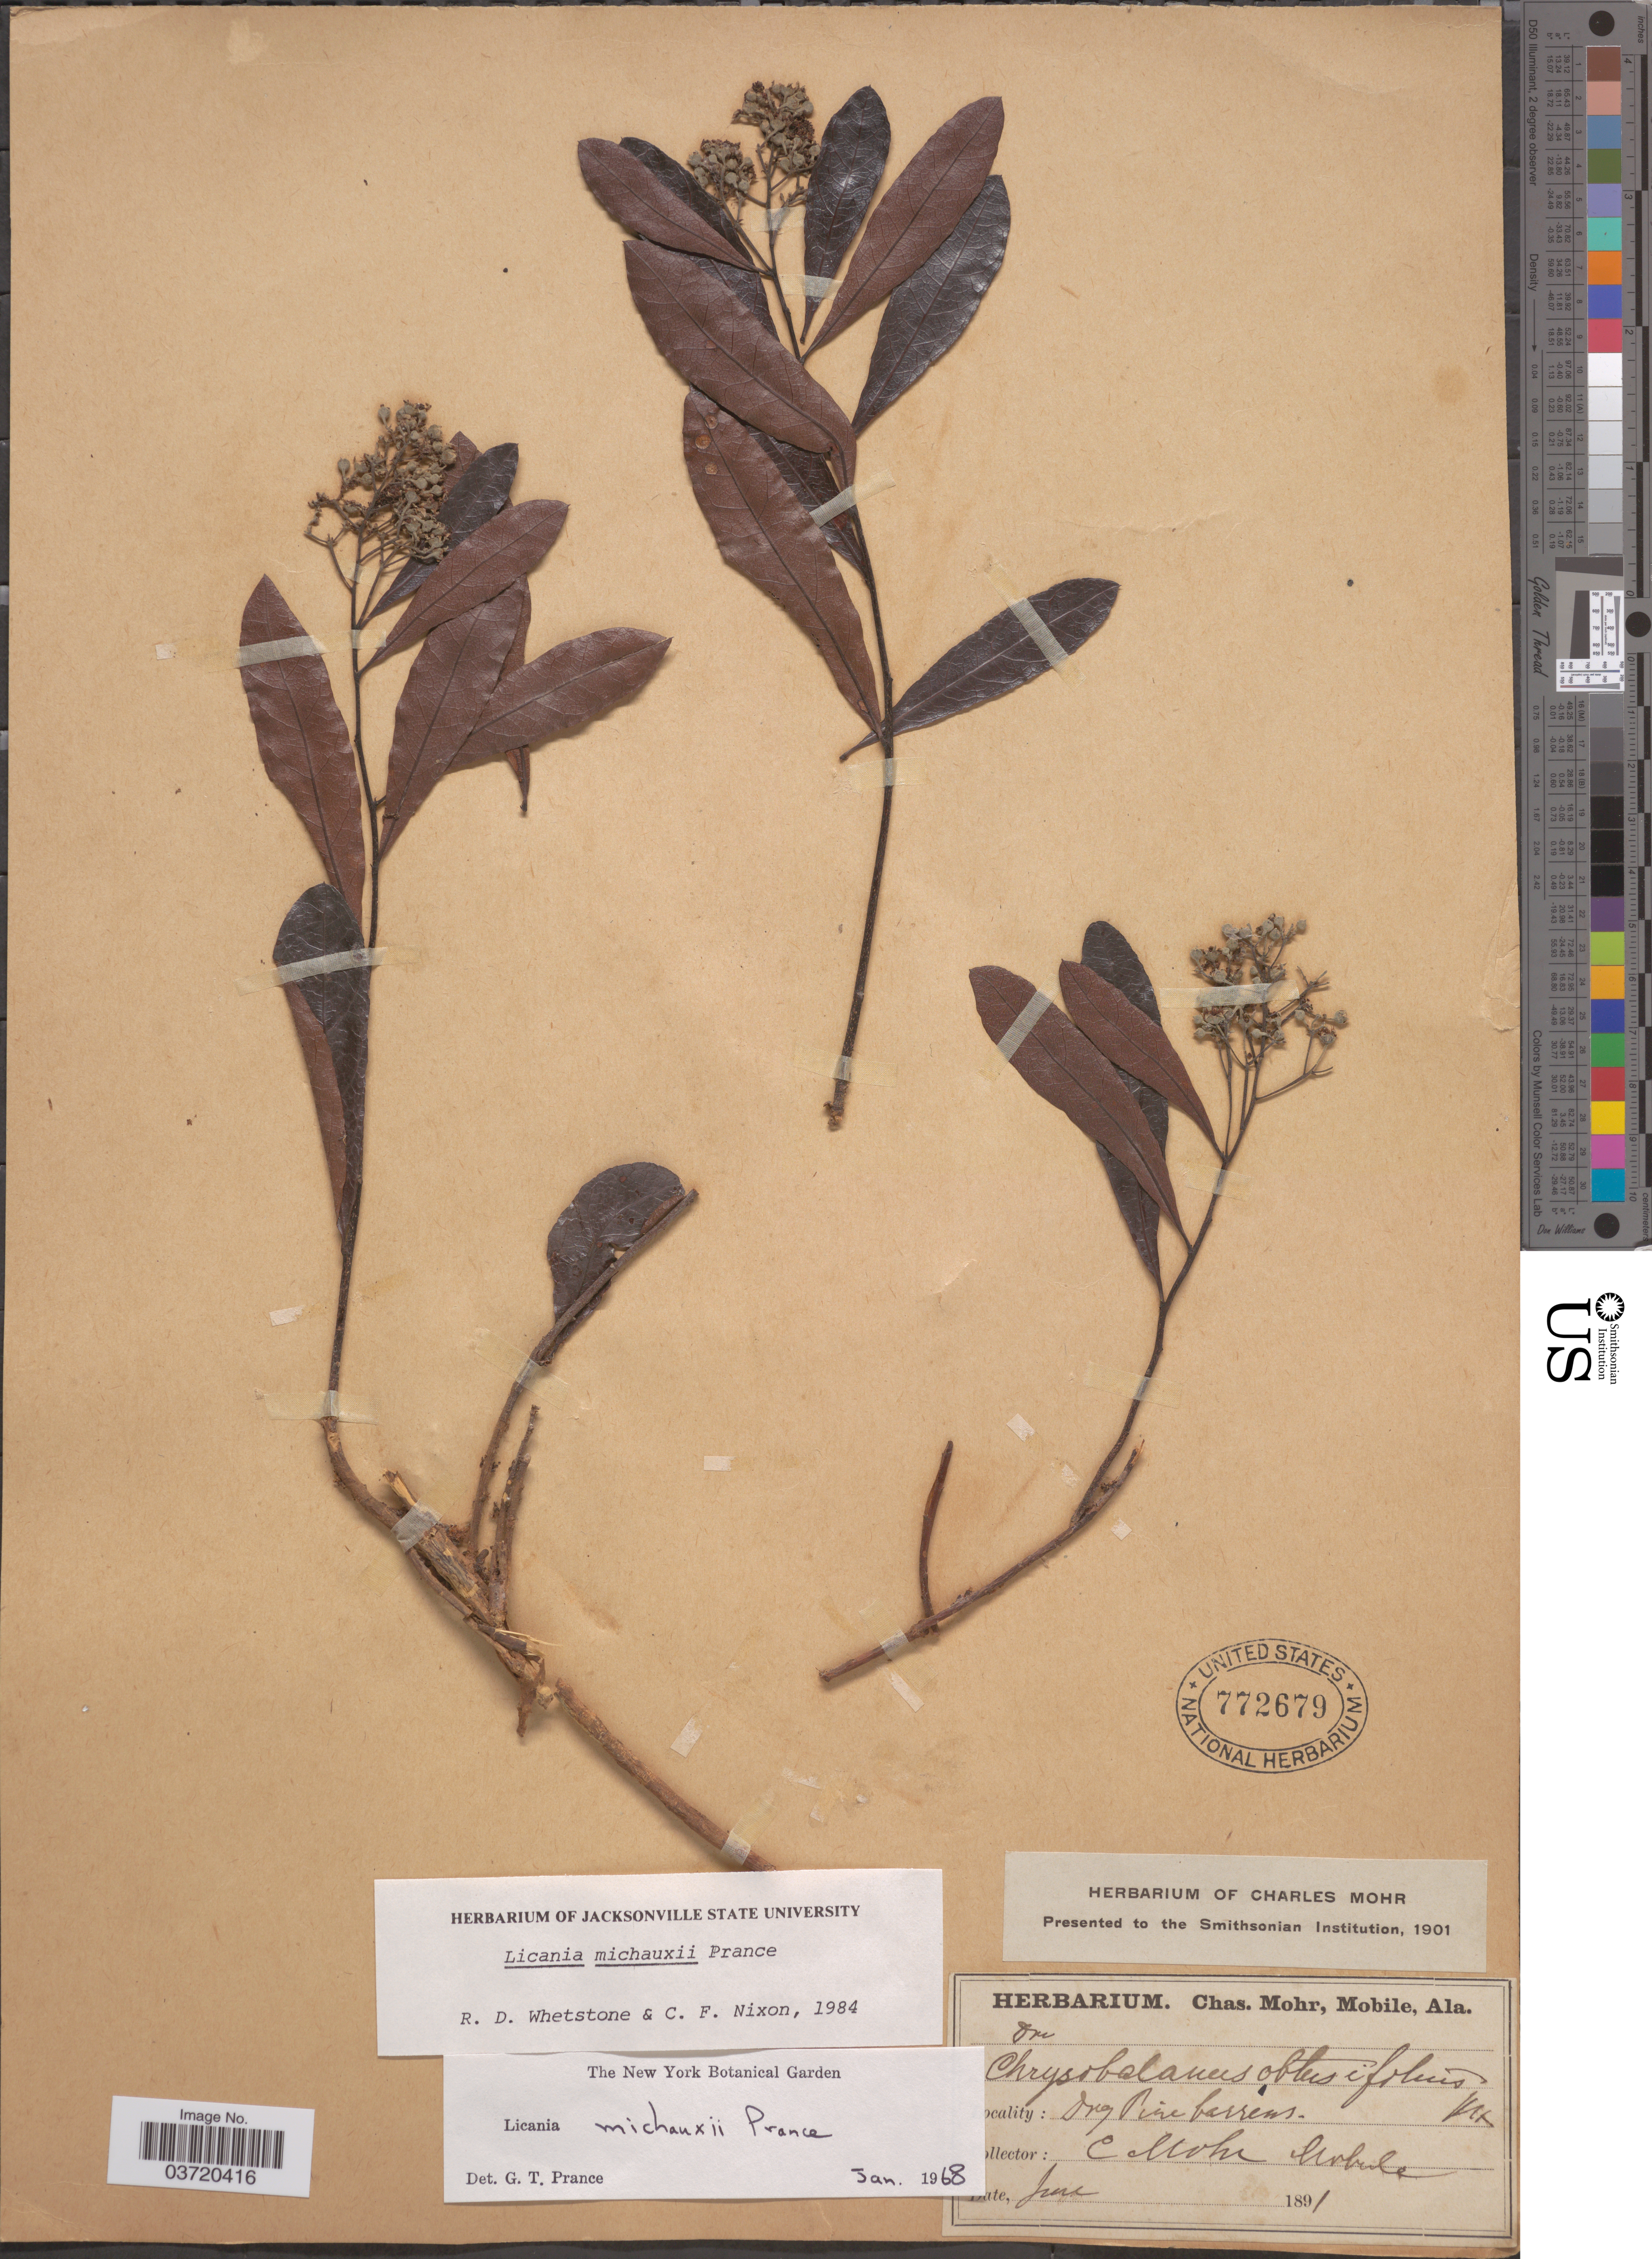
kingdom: Plantae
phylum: Tracheophyta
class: Magnoliopsida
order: Malpighiales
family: Chrysobalanaceae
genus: Geobalanus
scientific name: Geobalanus oblongifolius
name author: (Michx.) Small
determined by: Strong, M. T., (US), Smithsonian Institution - National Museum of Natural History (UNITED STATES)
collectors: Mohr, C. T. (herbarium)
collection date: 1891-06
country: United States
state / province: Alabama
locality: Mobile.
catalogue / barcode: US 772679